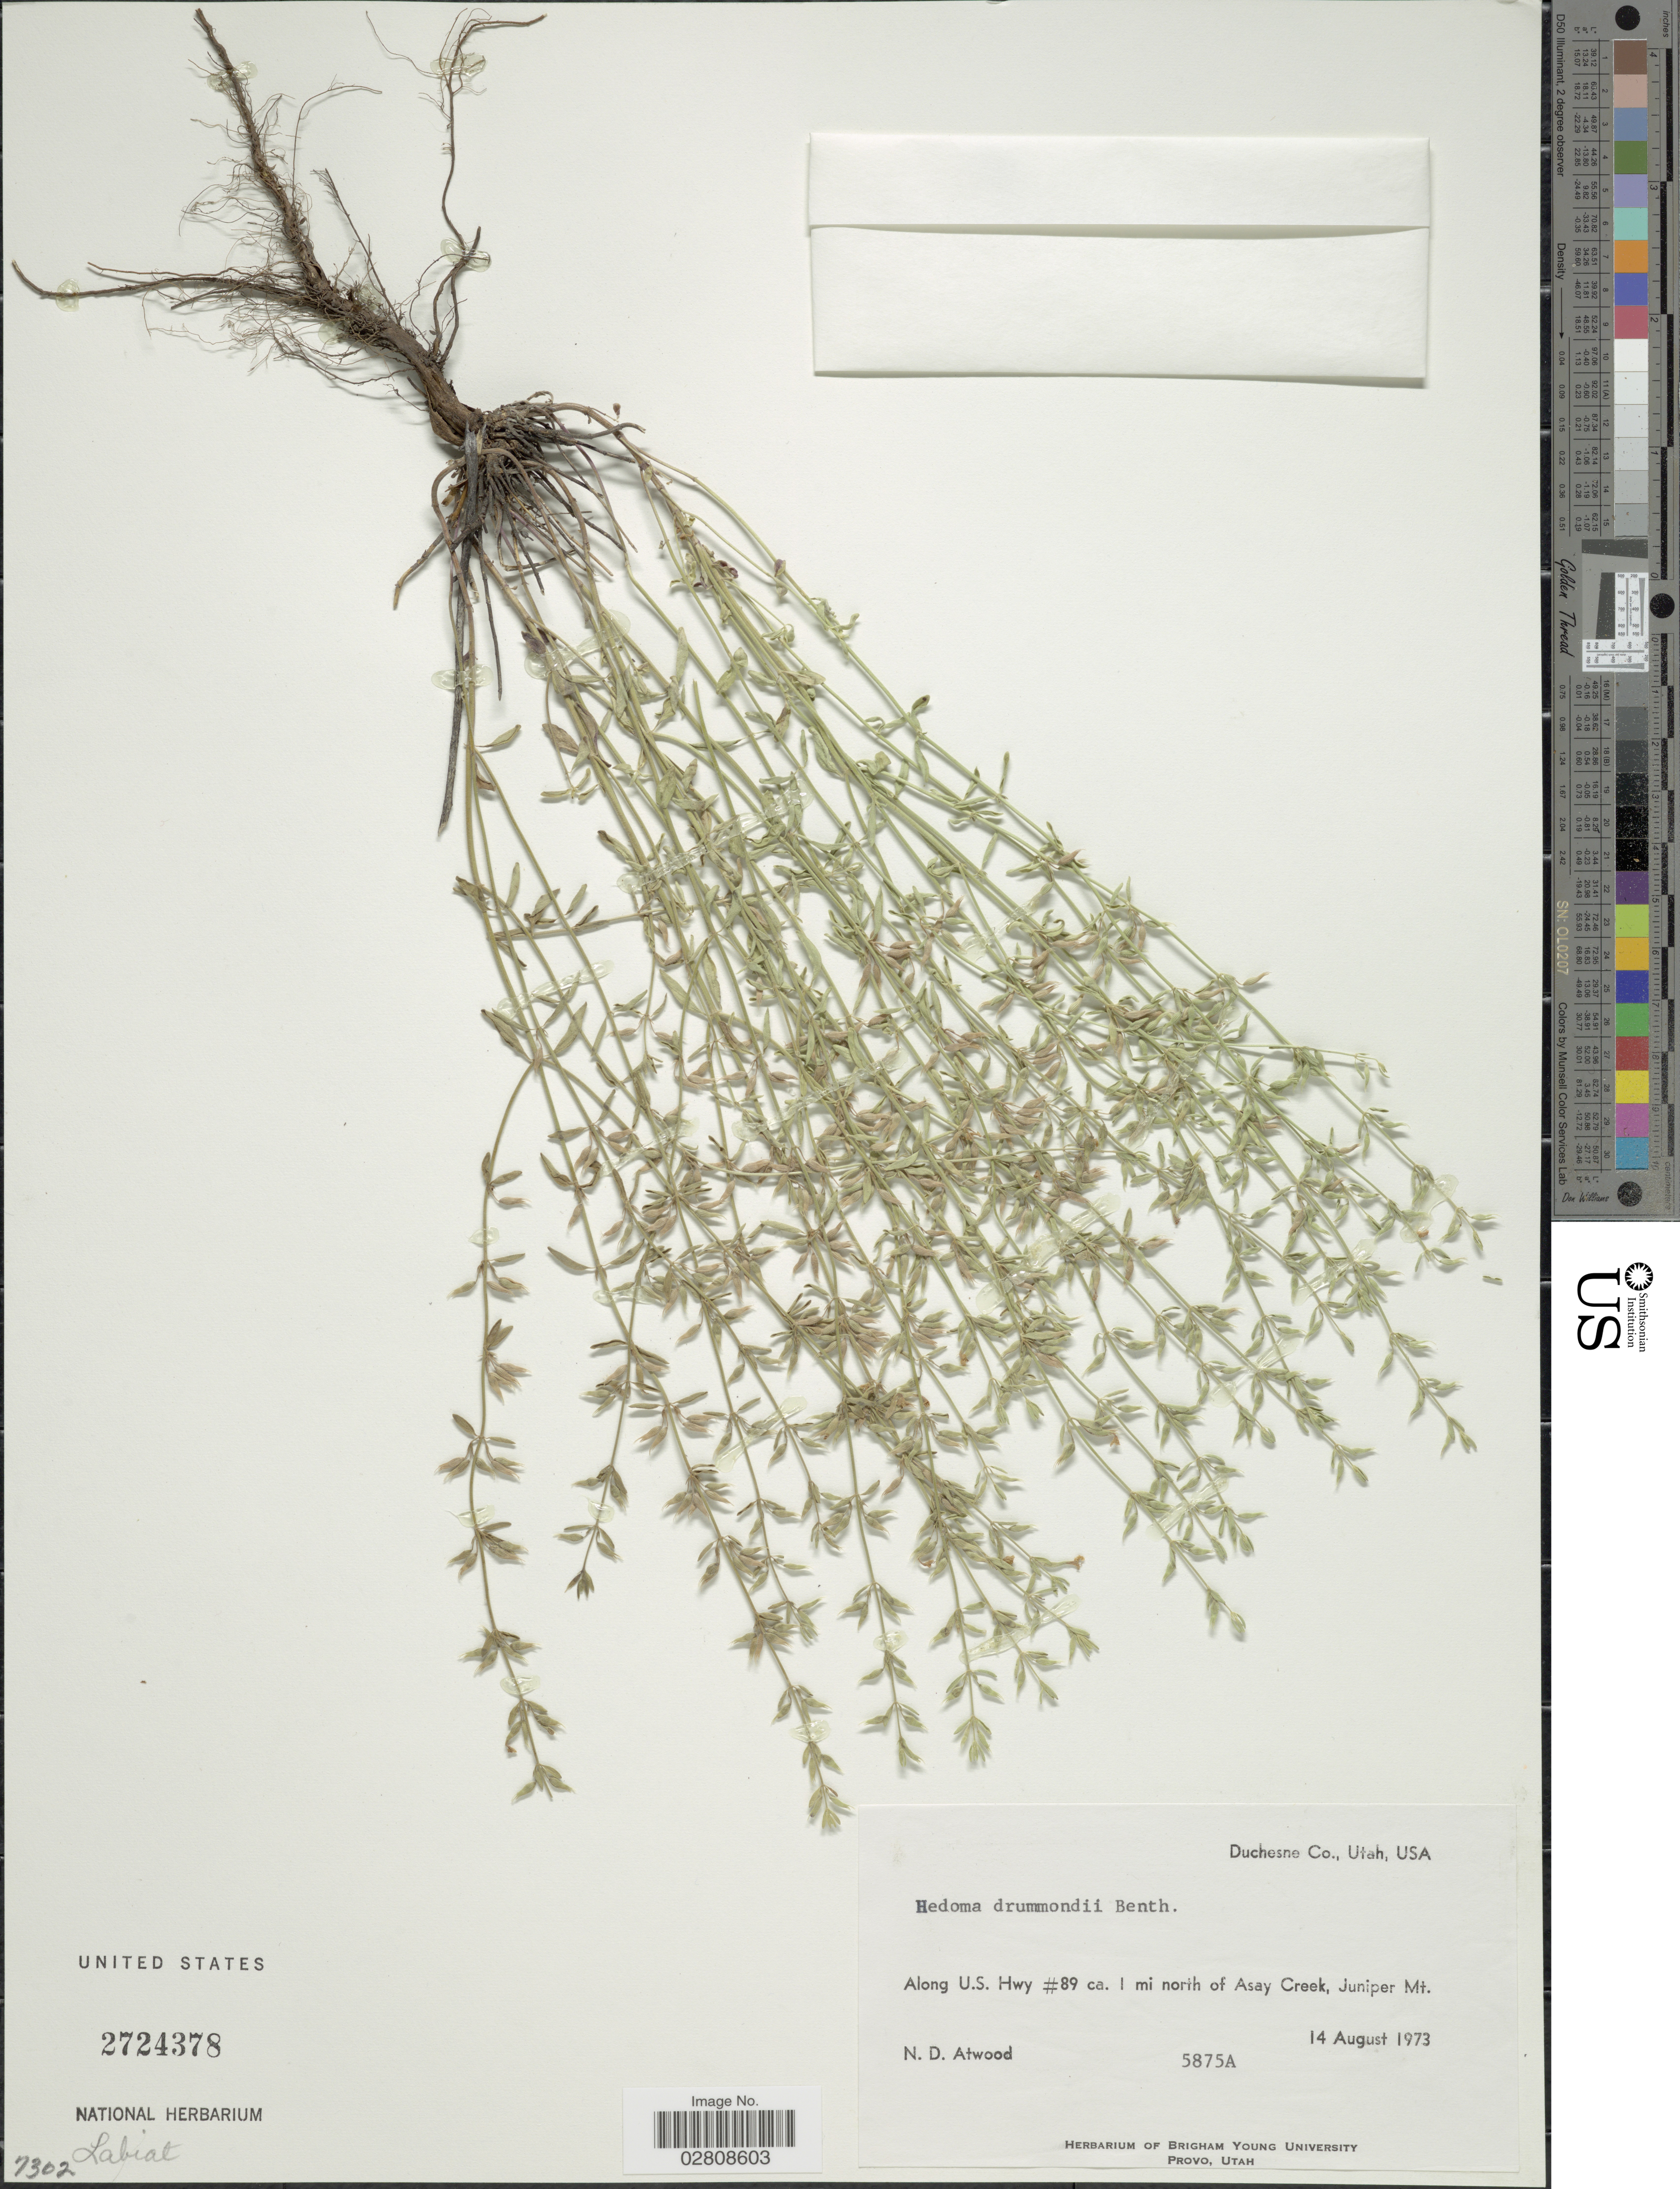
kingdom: Plantae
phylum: Tracheophyta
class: Magnoliopsida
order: Lamiales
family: Lamiaceae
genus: Hedeoma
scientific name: Hedeoma drummondii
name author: Benth.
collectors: N. Atwood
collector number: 5875A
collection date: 1973-08-14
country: United States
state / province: Utah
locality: Duchesne Co. Along U.S. Hwy #89 ca. 1 mi north of Asay Creek, Juniper Mt.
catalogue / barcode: US 2724378